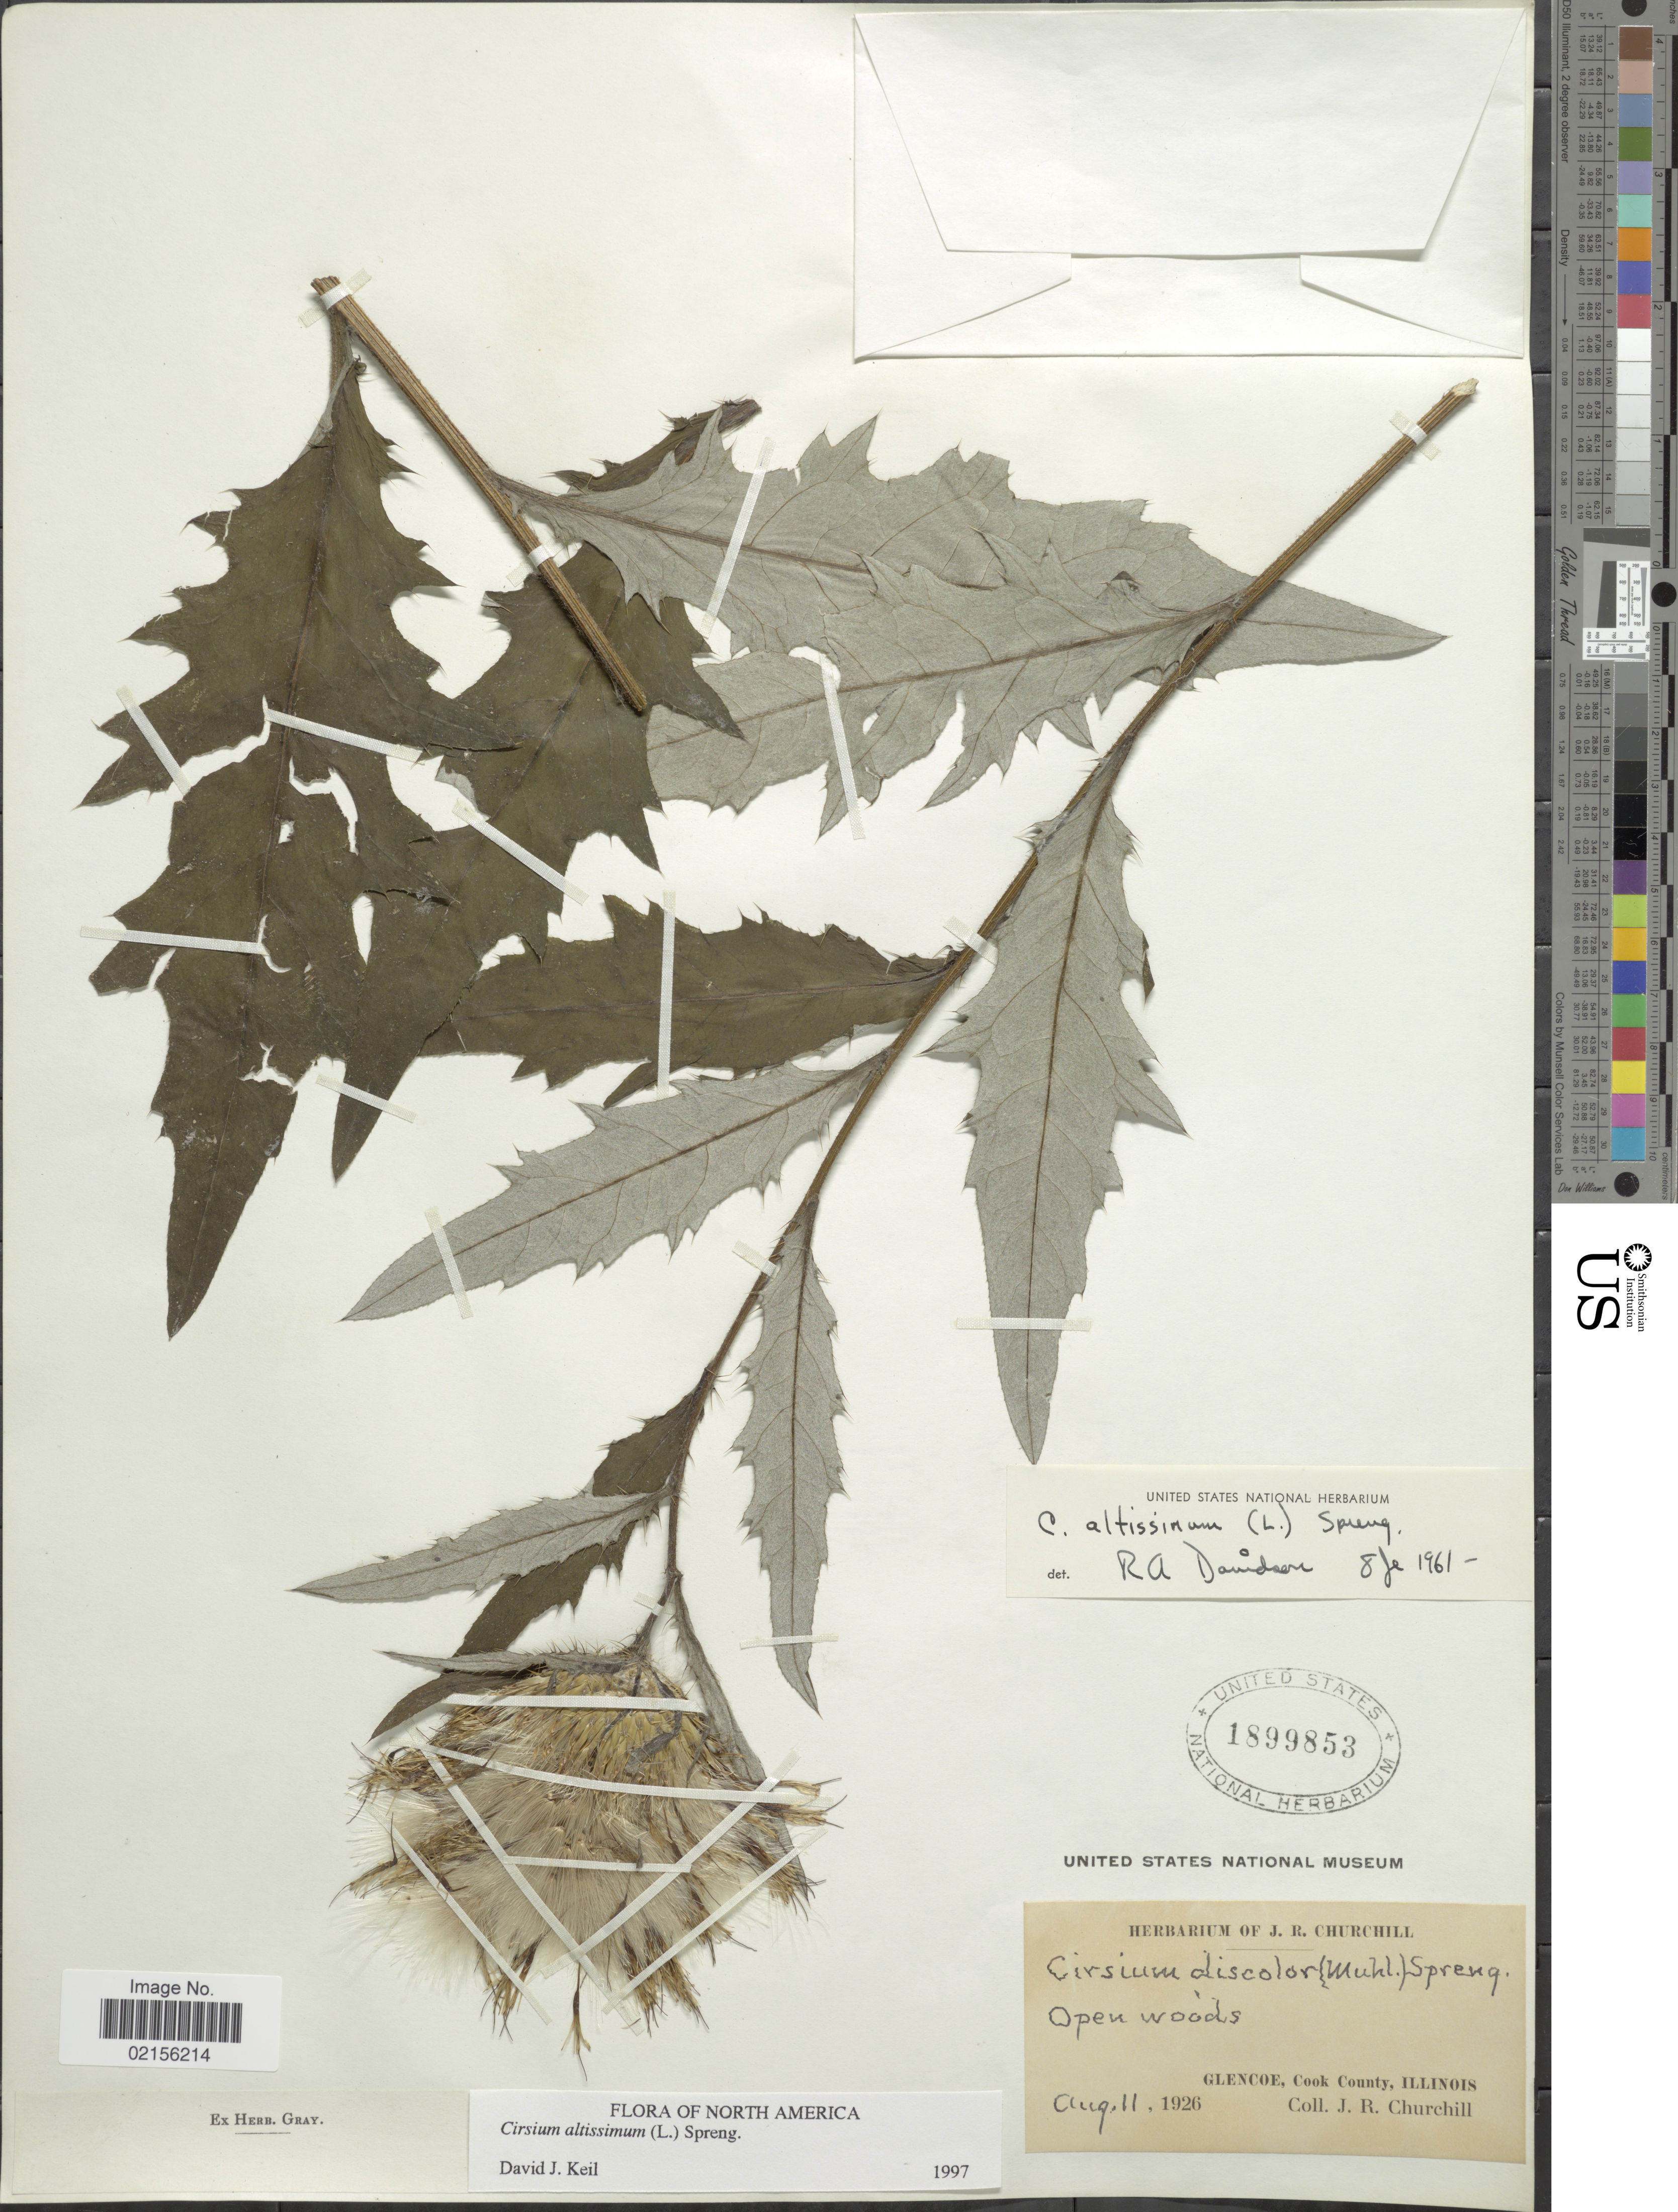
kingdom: Plantae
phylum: Tracheophyta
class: Magnoliopsida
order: Asterales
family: Asteraceae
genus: Cirsium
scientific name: Cirsium altissimum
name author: (L.) Spreng.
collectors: J. Churchill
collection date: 1925-08-11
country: United States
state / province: Illinois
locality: Open woods, Glencoe, Cook County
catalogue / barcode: US 1899853